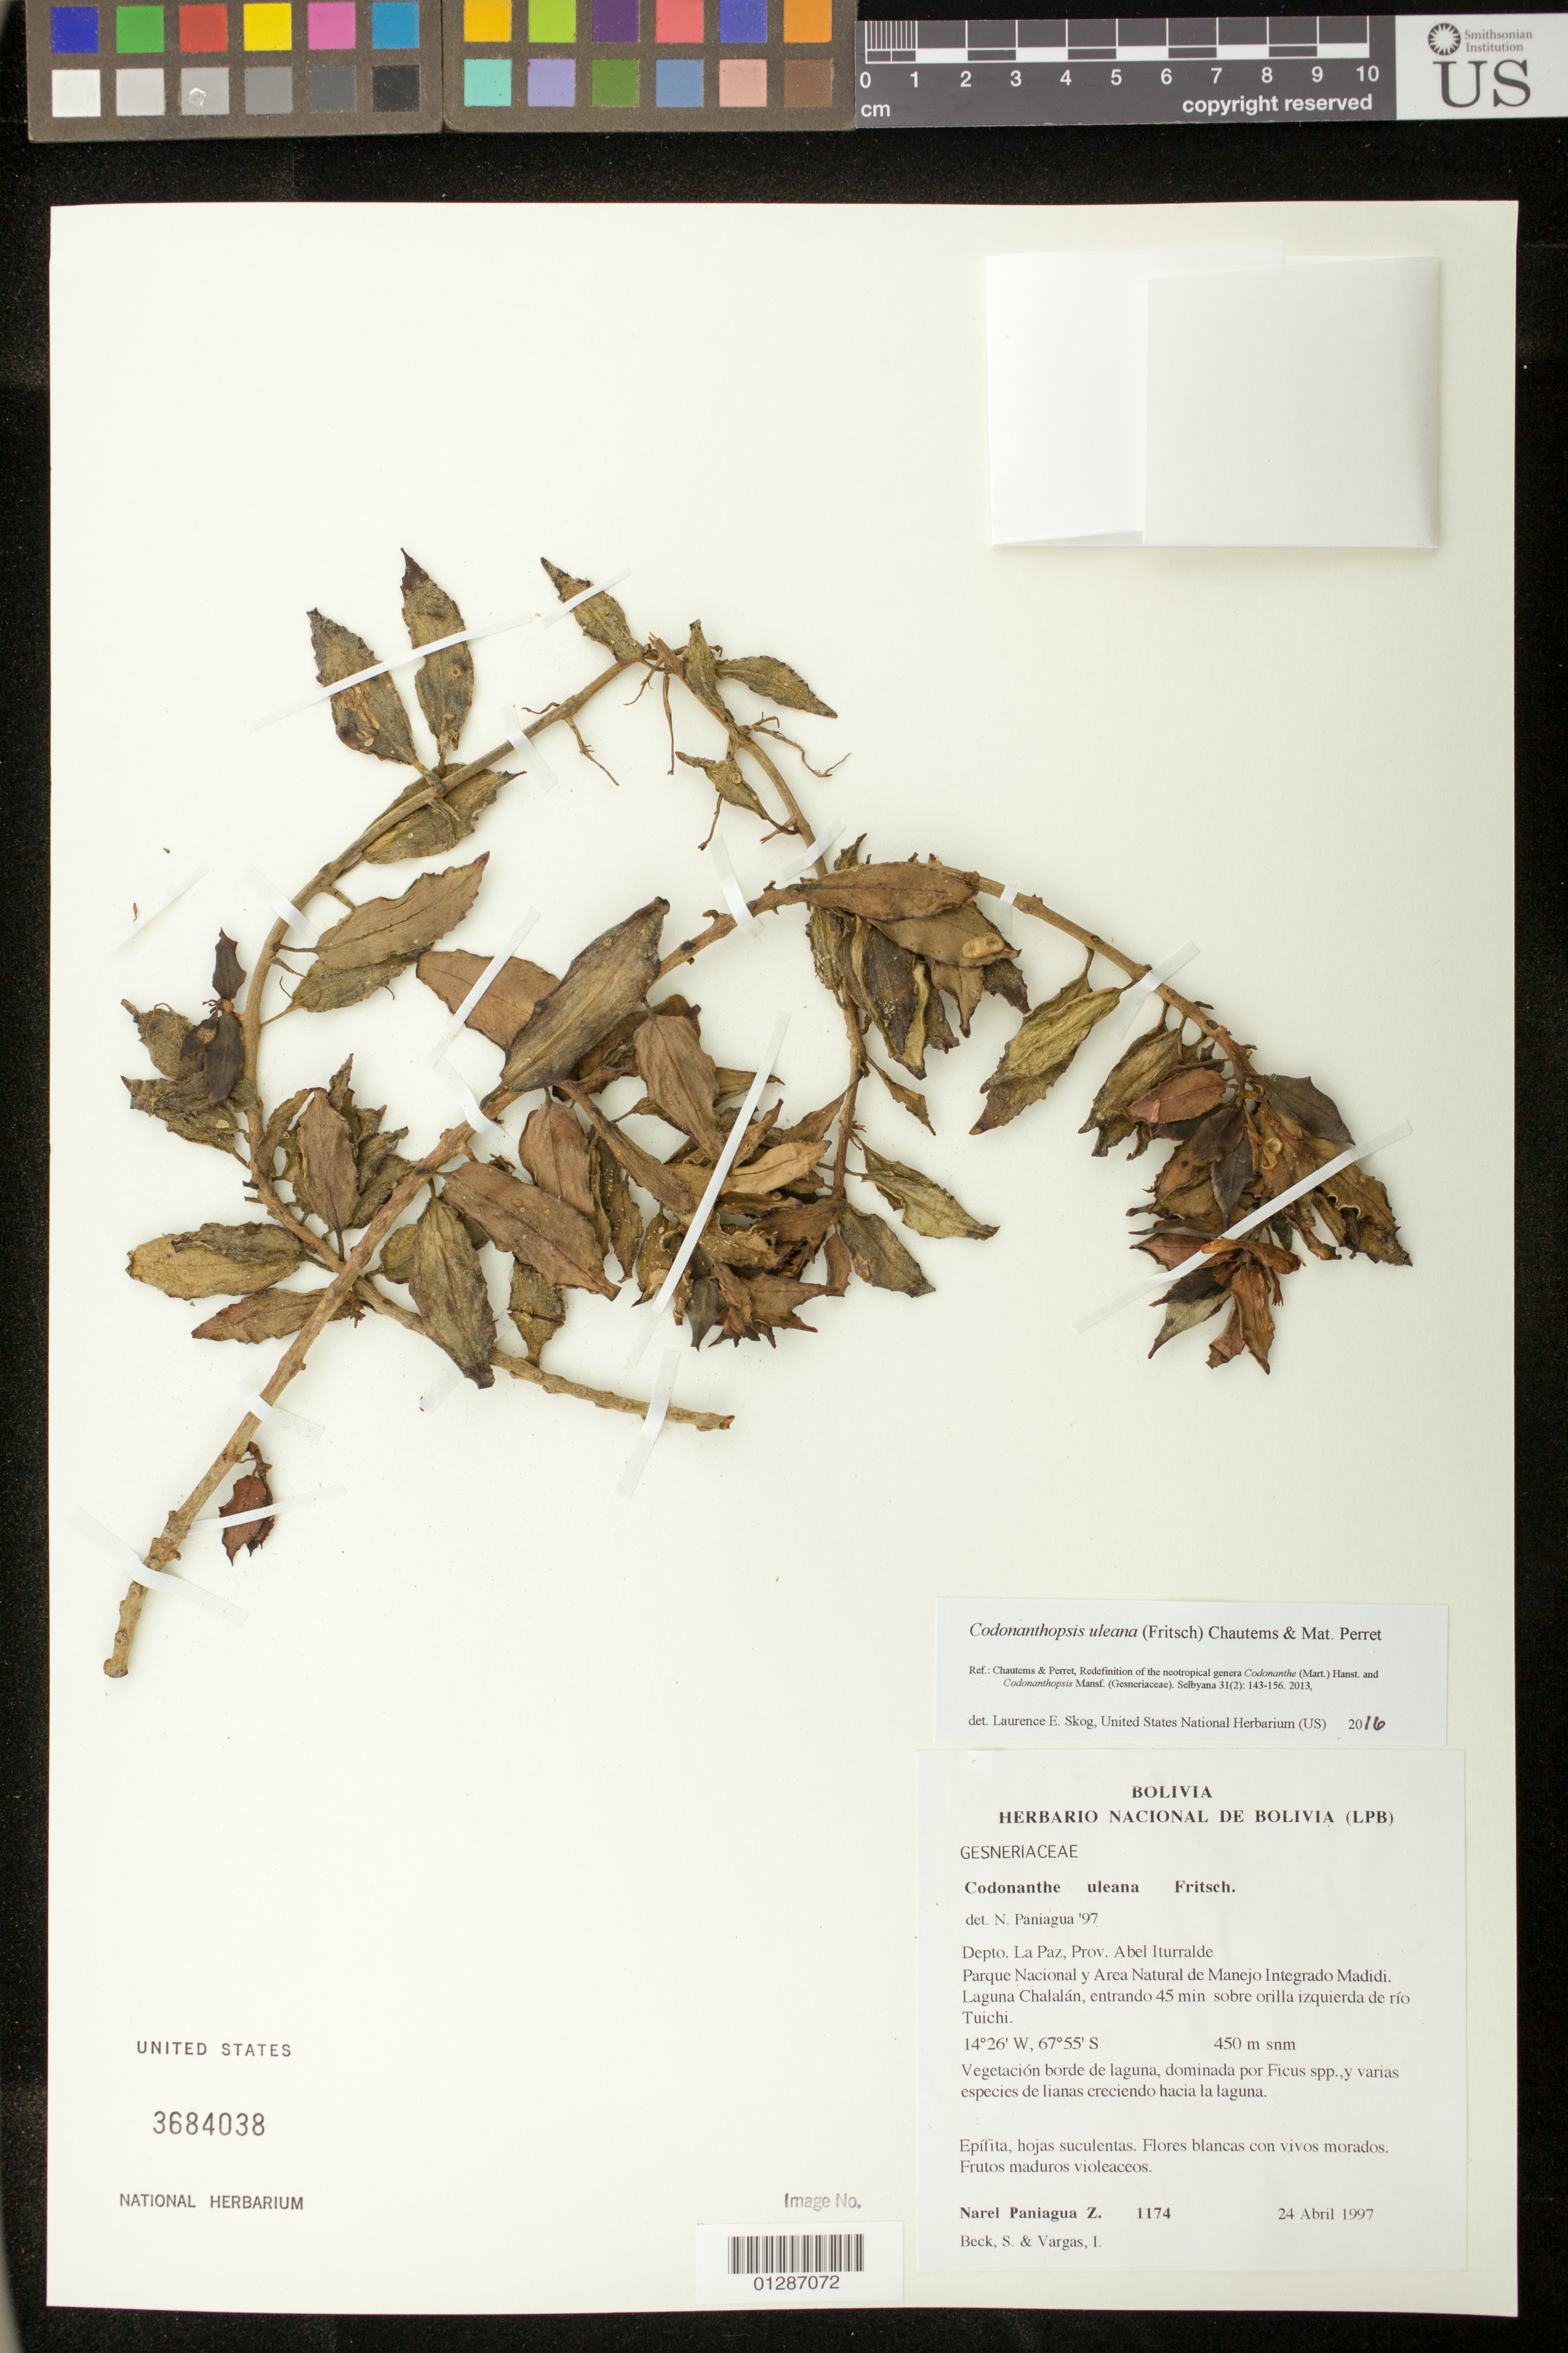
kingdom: Plantae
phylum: Tracheophyta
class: Magnoliopsida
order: Lamiales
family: Gesneriaceae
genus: Codonanthopsis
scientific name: Codonanthopsis uleana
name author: (Fritsch) Chautems & Mat.Perret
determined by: Skog, Laurence E.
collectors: N. Paniagua Zambrana, S. G. Beck & I. Vargas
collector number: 1174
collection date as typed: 24 Apr 1997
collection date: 1997-04-24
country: Bolivia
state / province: La Páz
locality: Prov. Abel Iturralde. Parque Nacional y Area Natural de Manejo Integrado Madidi.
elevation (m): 450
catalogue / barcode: US 3684038